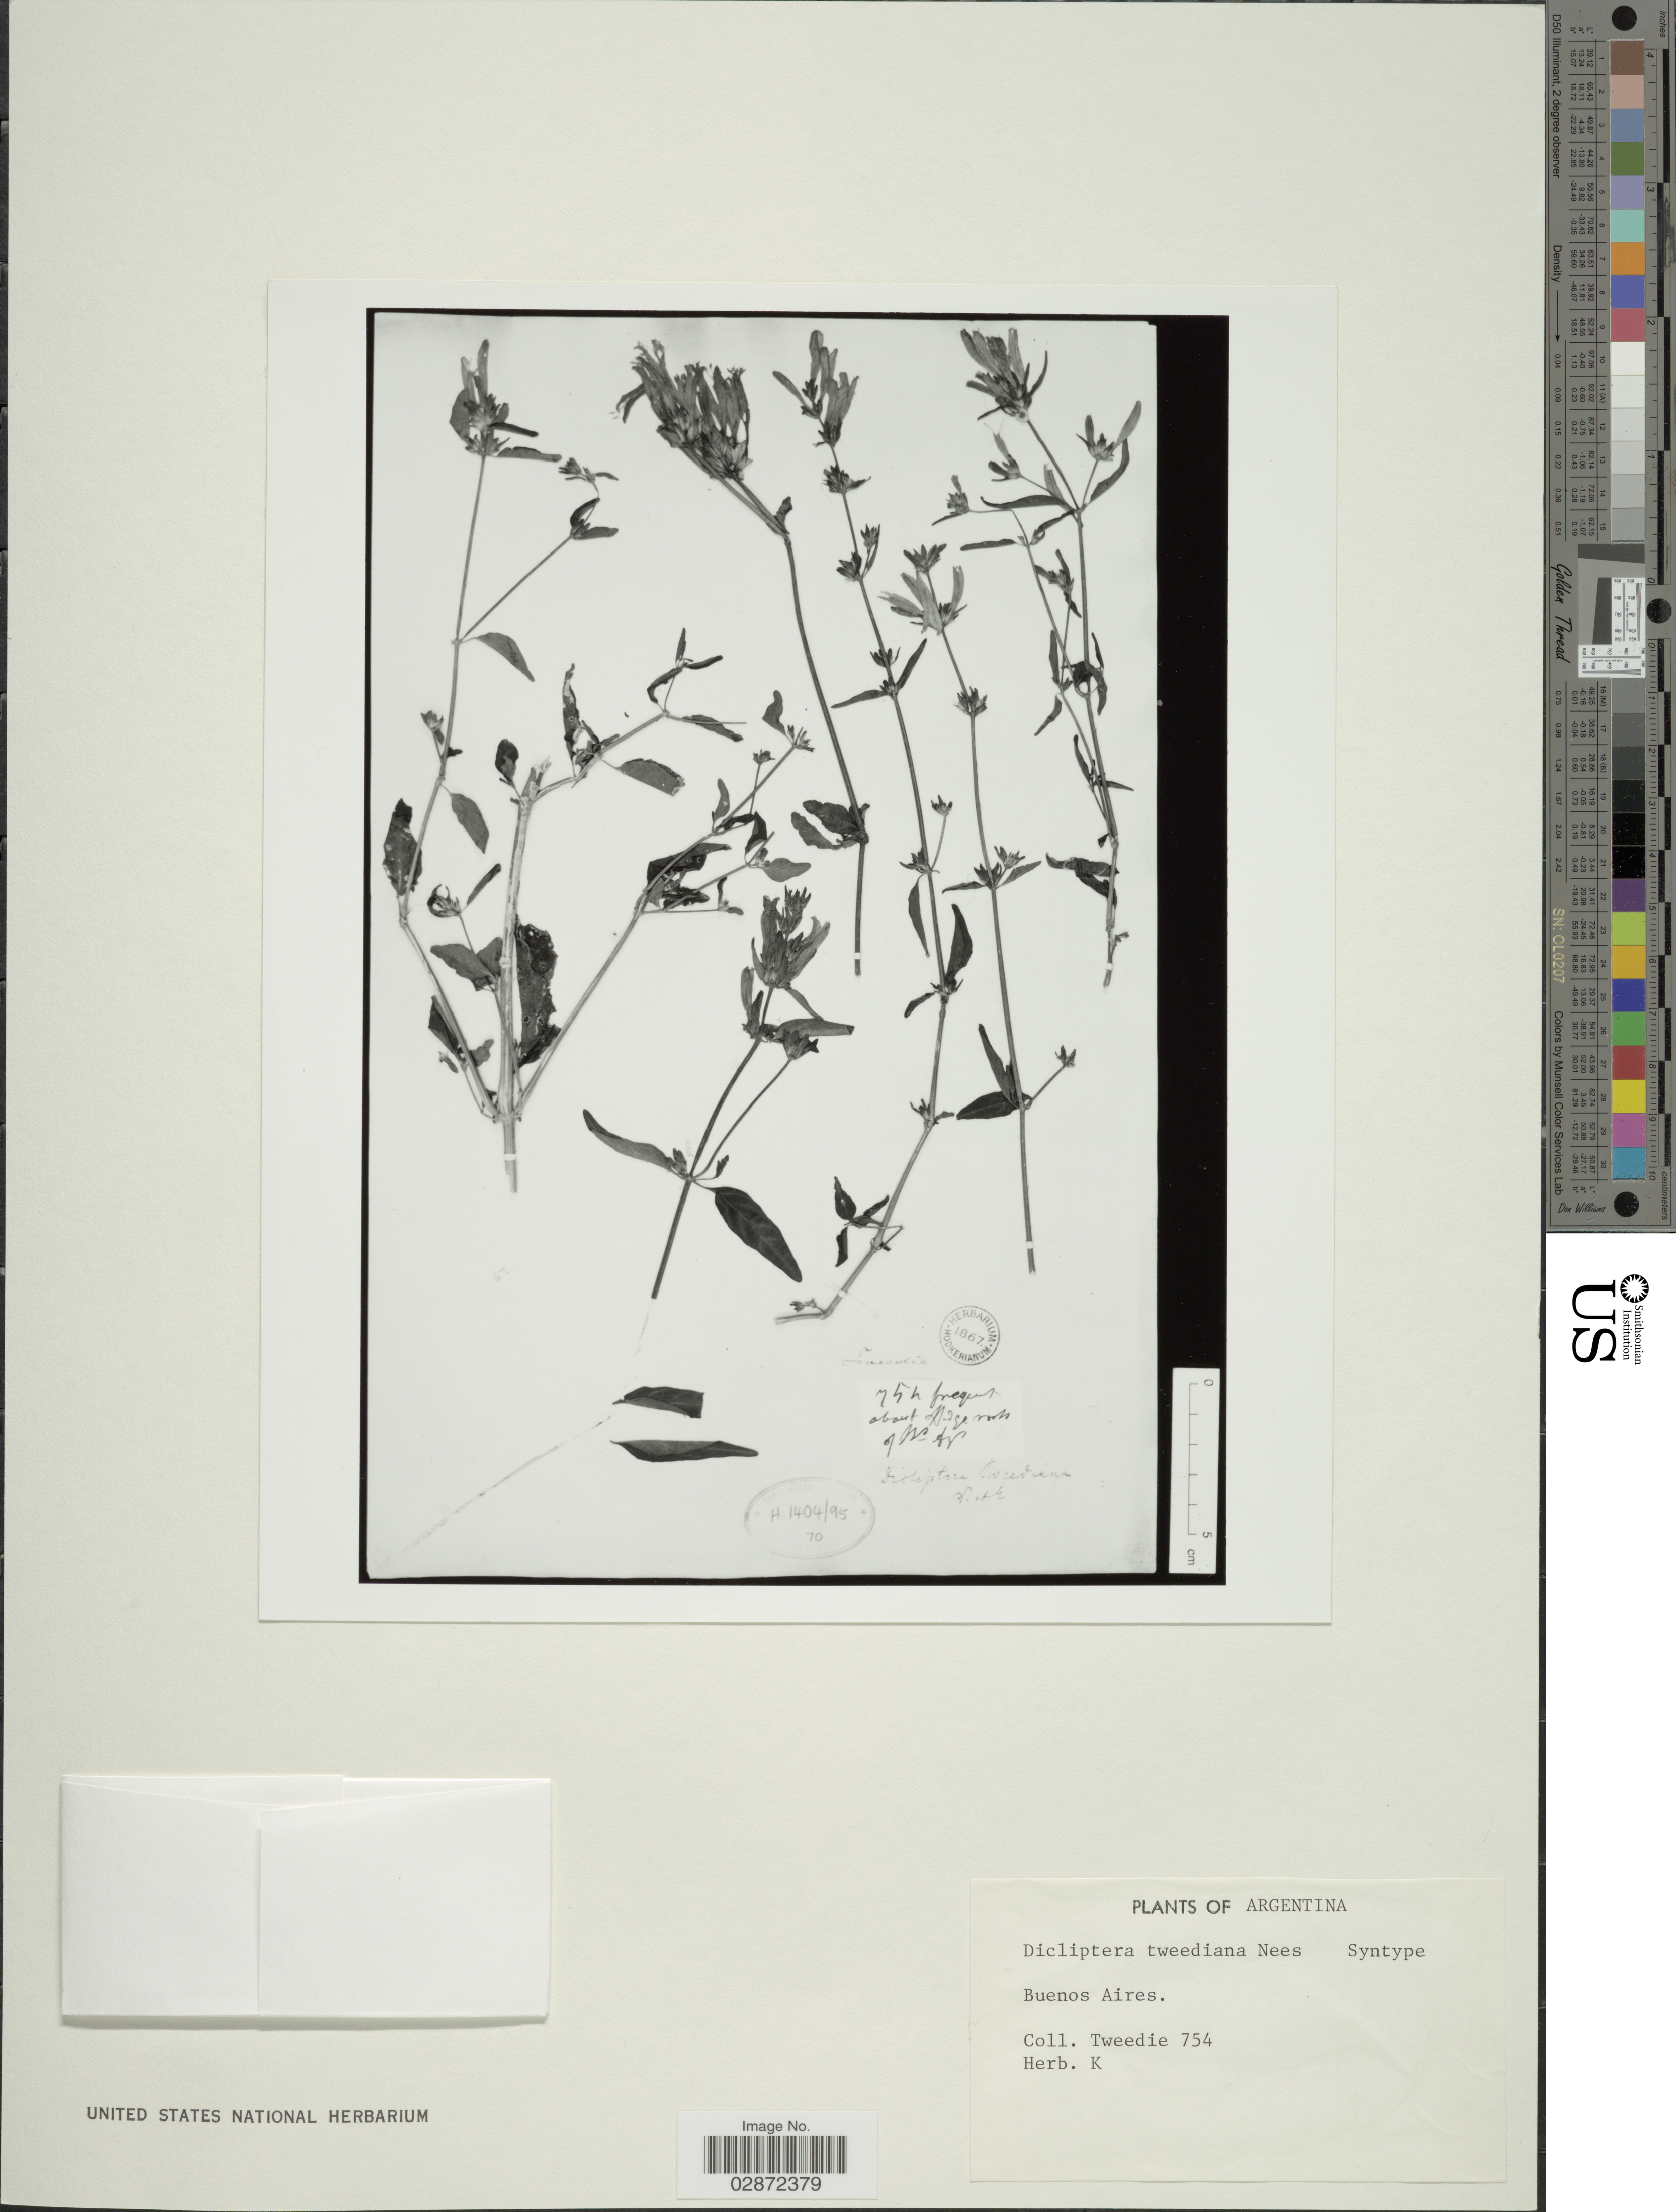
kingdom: Plantae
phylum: Tracheophyta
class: Magnoliopsida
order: Lamiales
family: Acanthaceae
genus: Dicliptera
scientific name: Dicliptera squarrosa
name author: Nees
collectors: -- Tweedie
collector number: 754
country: Argentina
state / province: Buenos Aires